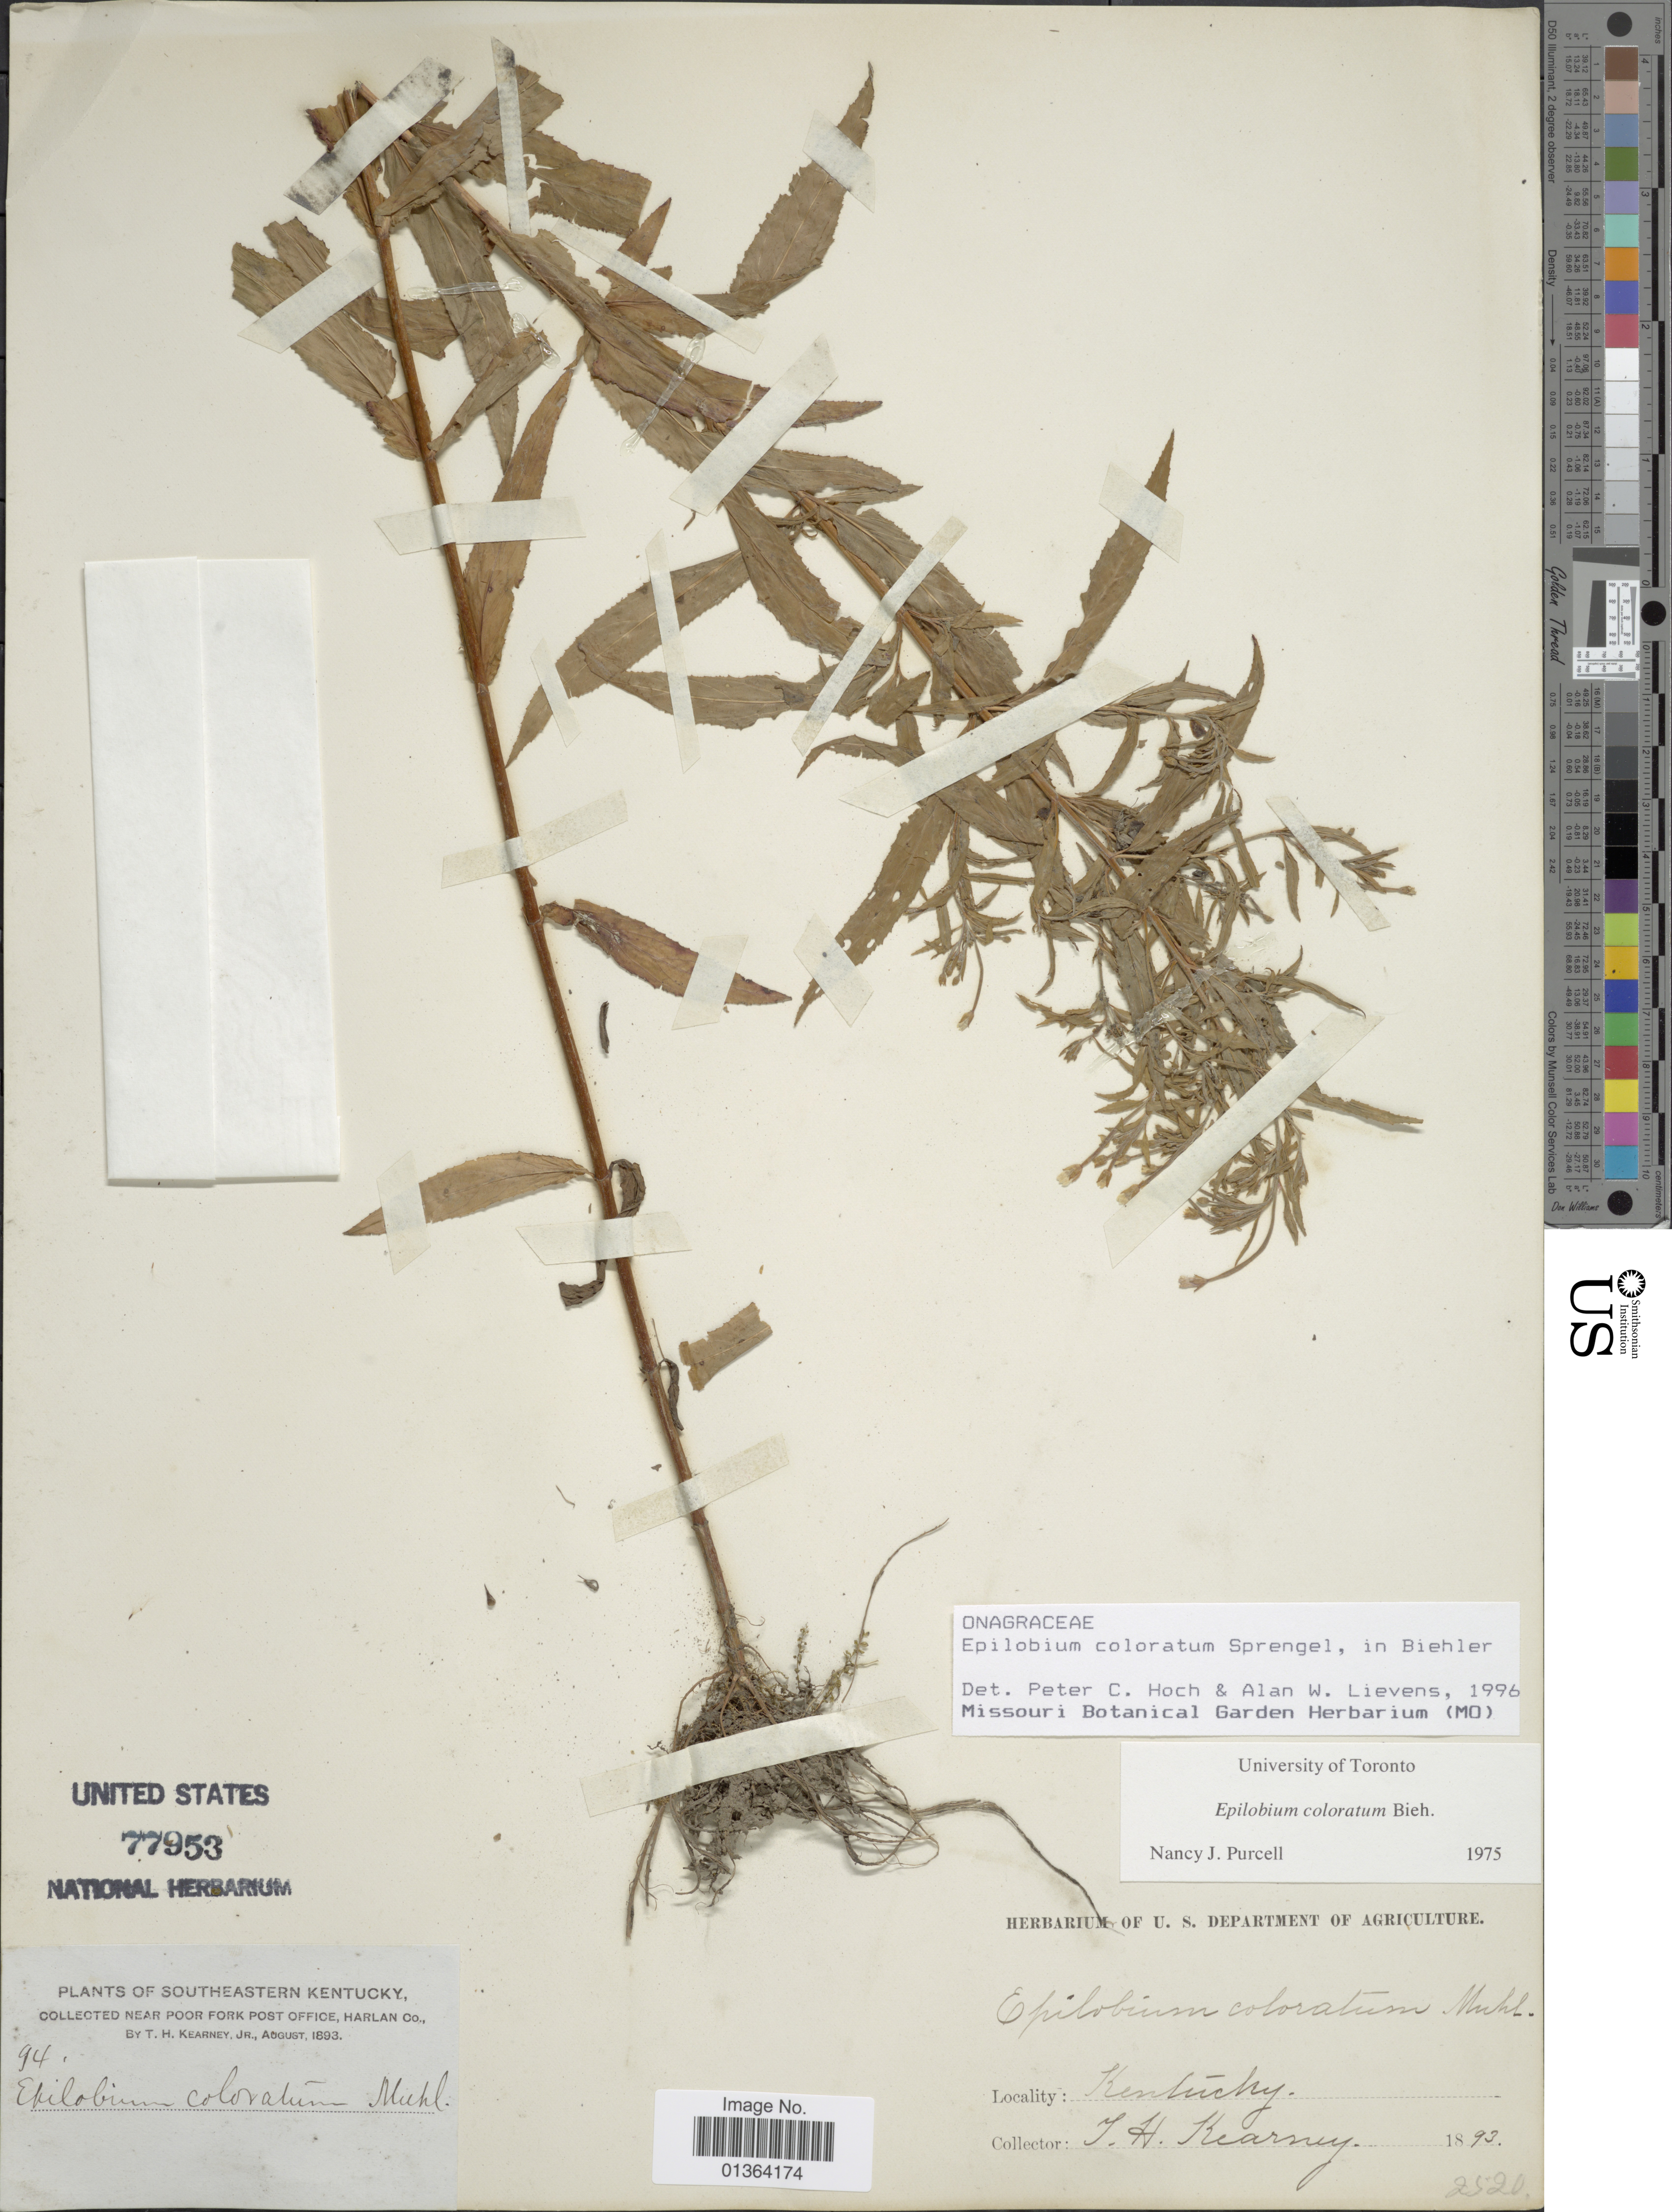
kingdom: Plantae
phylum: Tracheophyta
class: Magnoliopsida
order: Myrtales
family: Onagraceae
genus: Epilobium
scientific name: Epilobium coloratum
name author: Biehler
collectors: T. H. Kearney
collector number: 94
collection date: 1893-08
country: United States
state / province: Kentucky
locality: Near Poor Fork Post Office, Harlan Co.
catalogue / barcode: US 77953